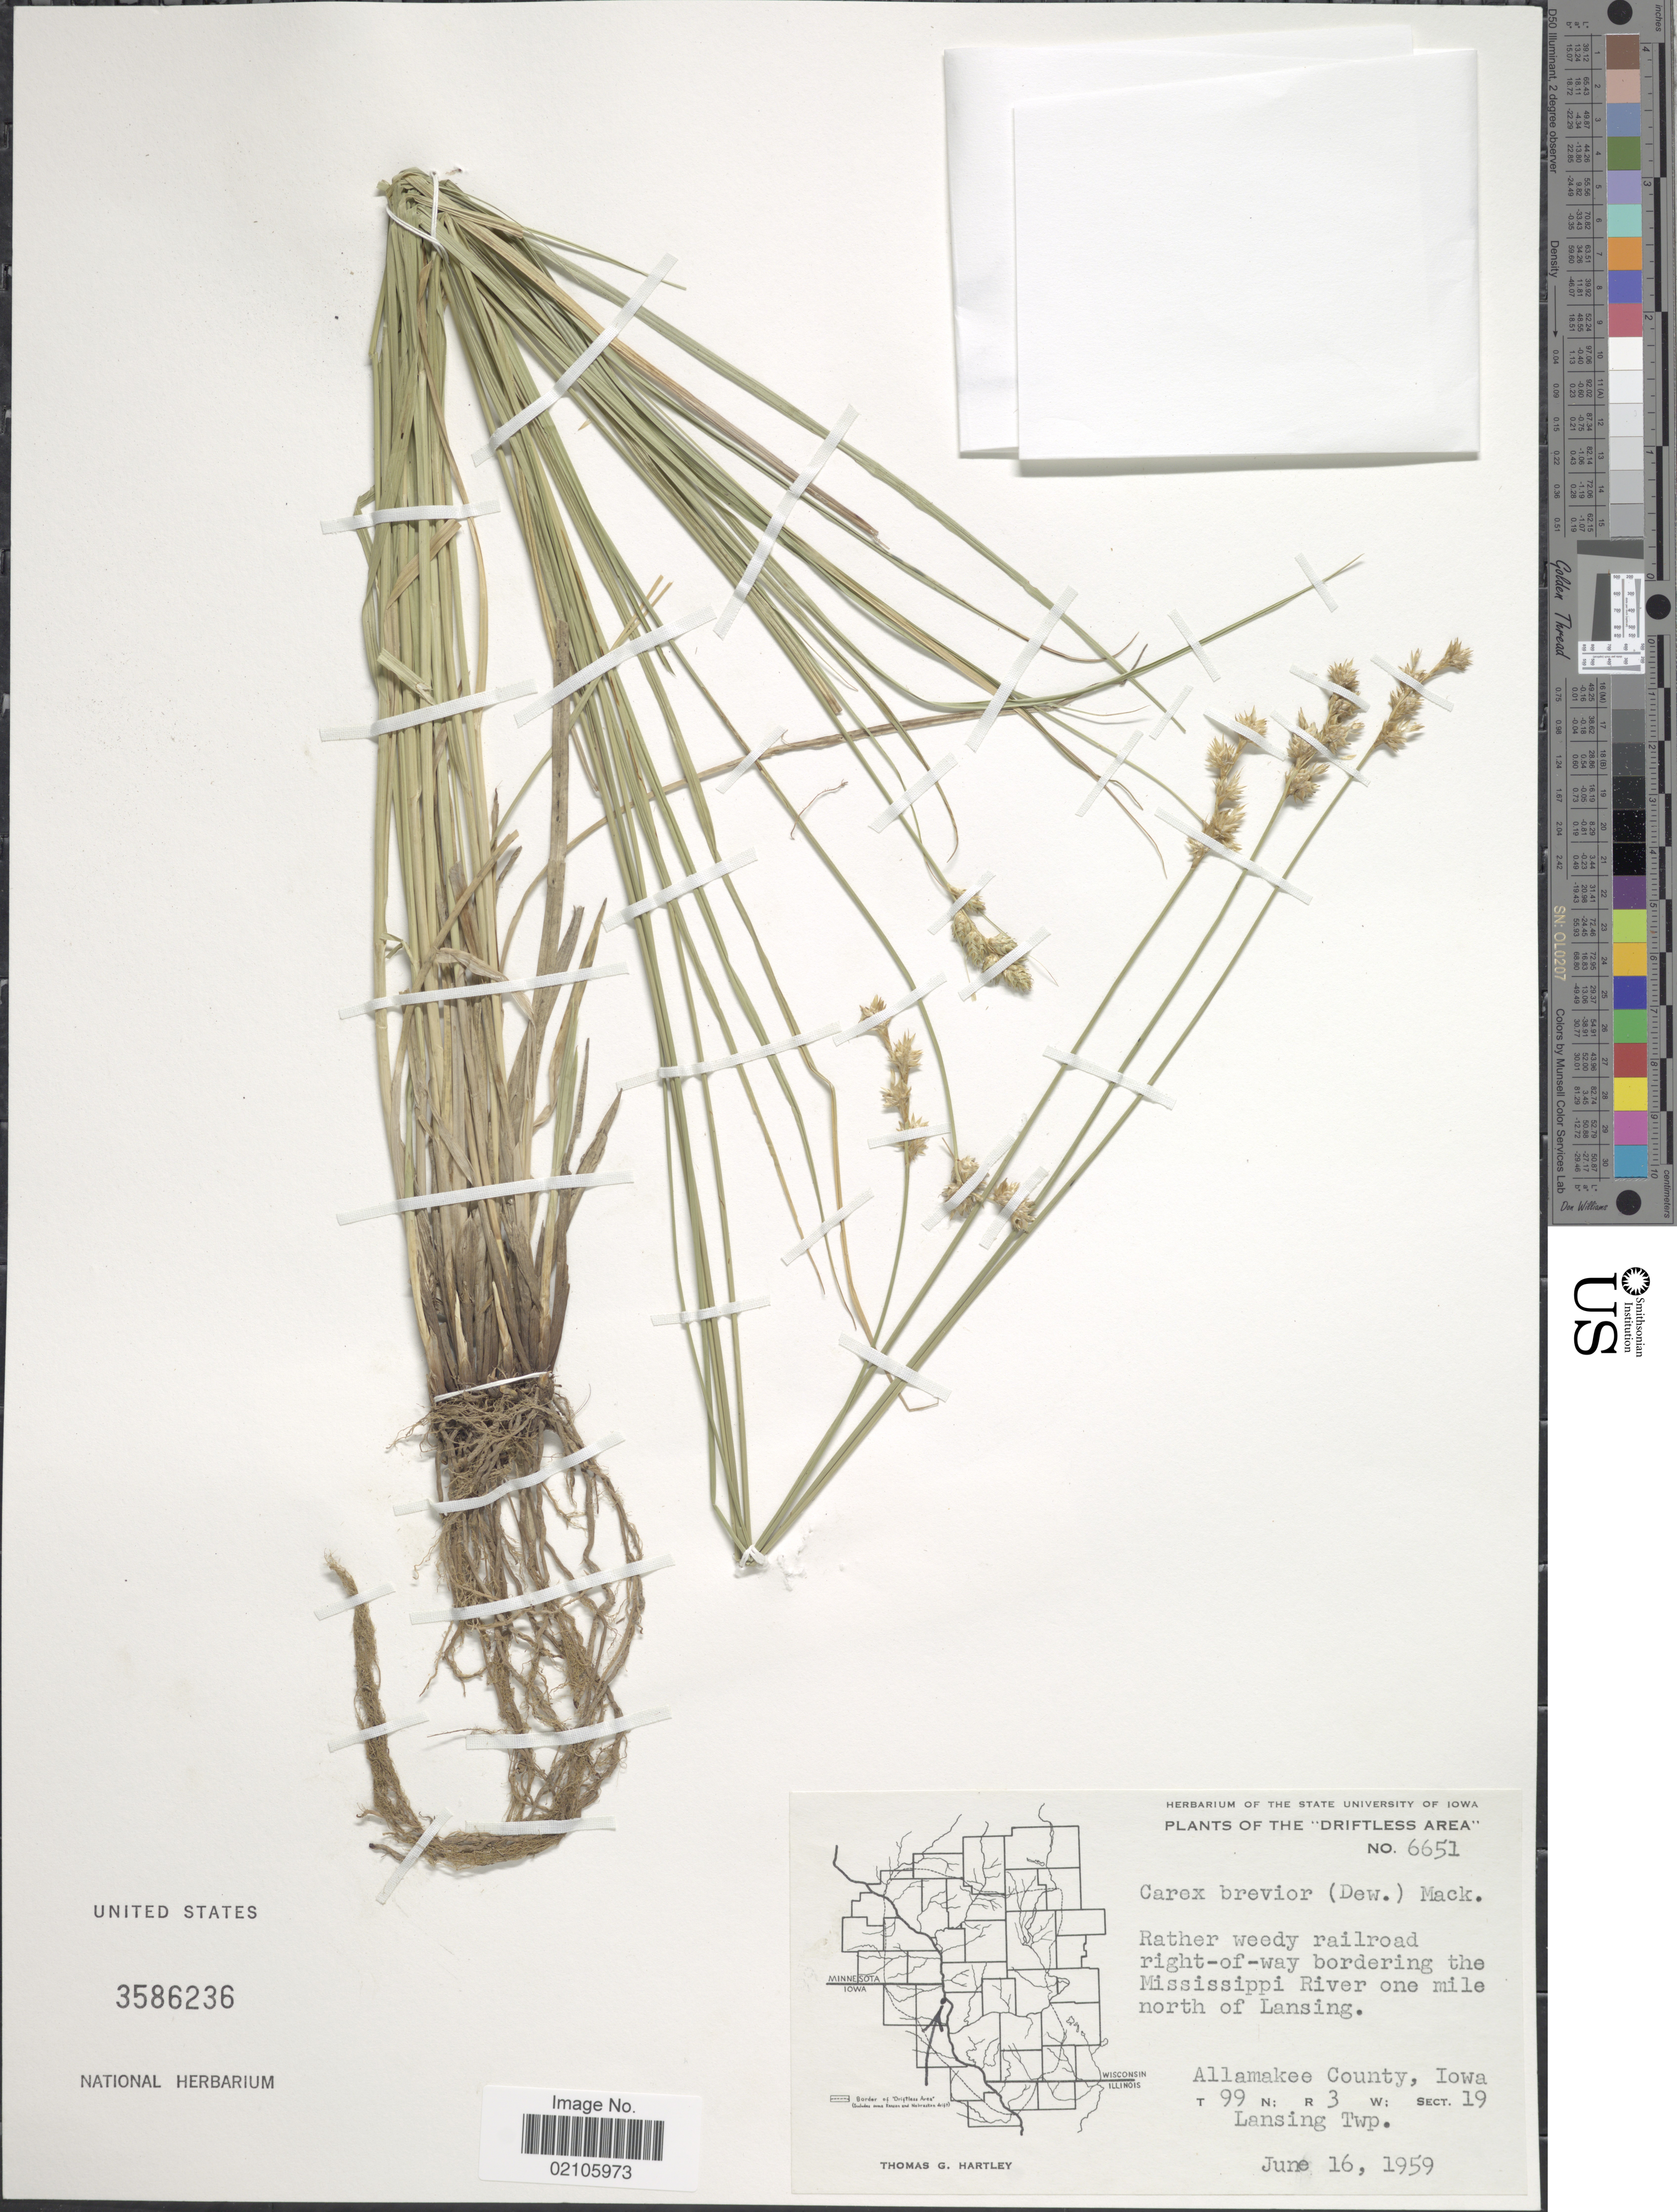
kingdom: Plantae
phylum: Tracheophyta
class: Liliopsida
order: Poales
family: Cyperaceae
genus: Carex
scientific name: Carex brevior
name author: (Dewey) Mack. ex Lunell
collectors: T. G. Hartley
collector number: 6651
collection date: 1959-06-16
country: United States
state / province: Iowa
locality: The 'Driftless Area' Rather weedy railroad right-of-way bordering the Mississippi River on emile north of Lansing, Allamakee County, T 99 N; R 3 W; Sect. 19 Lansing Twp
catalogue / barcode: US 3586236